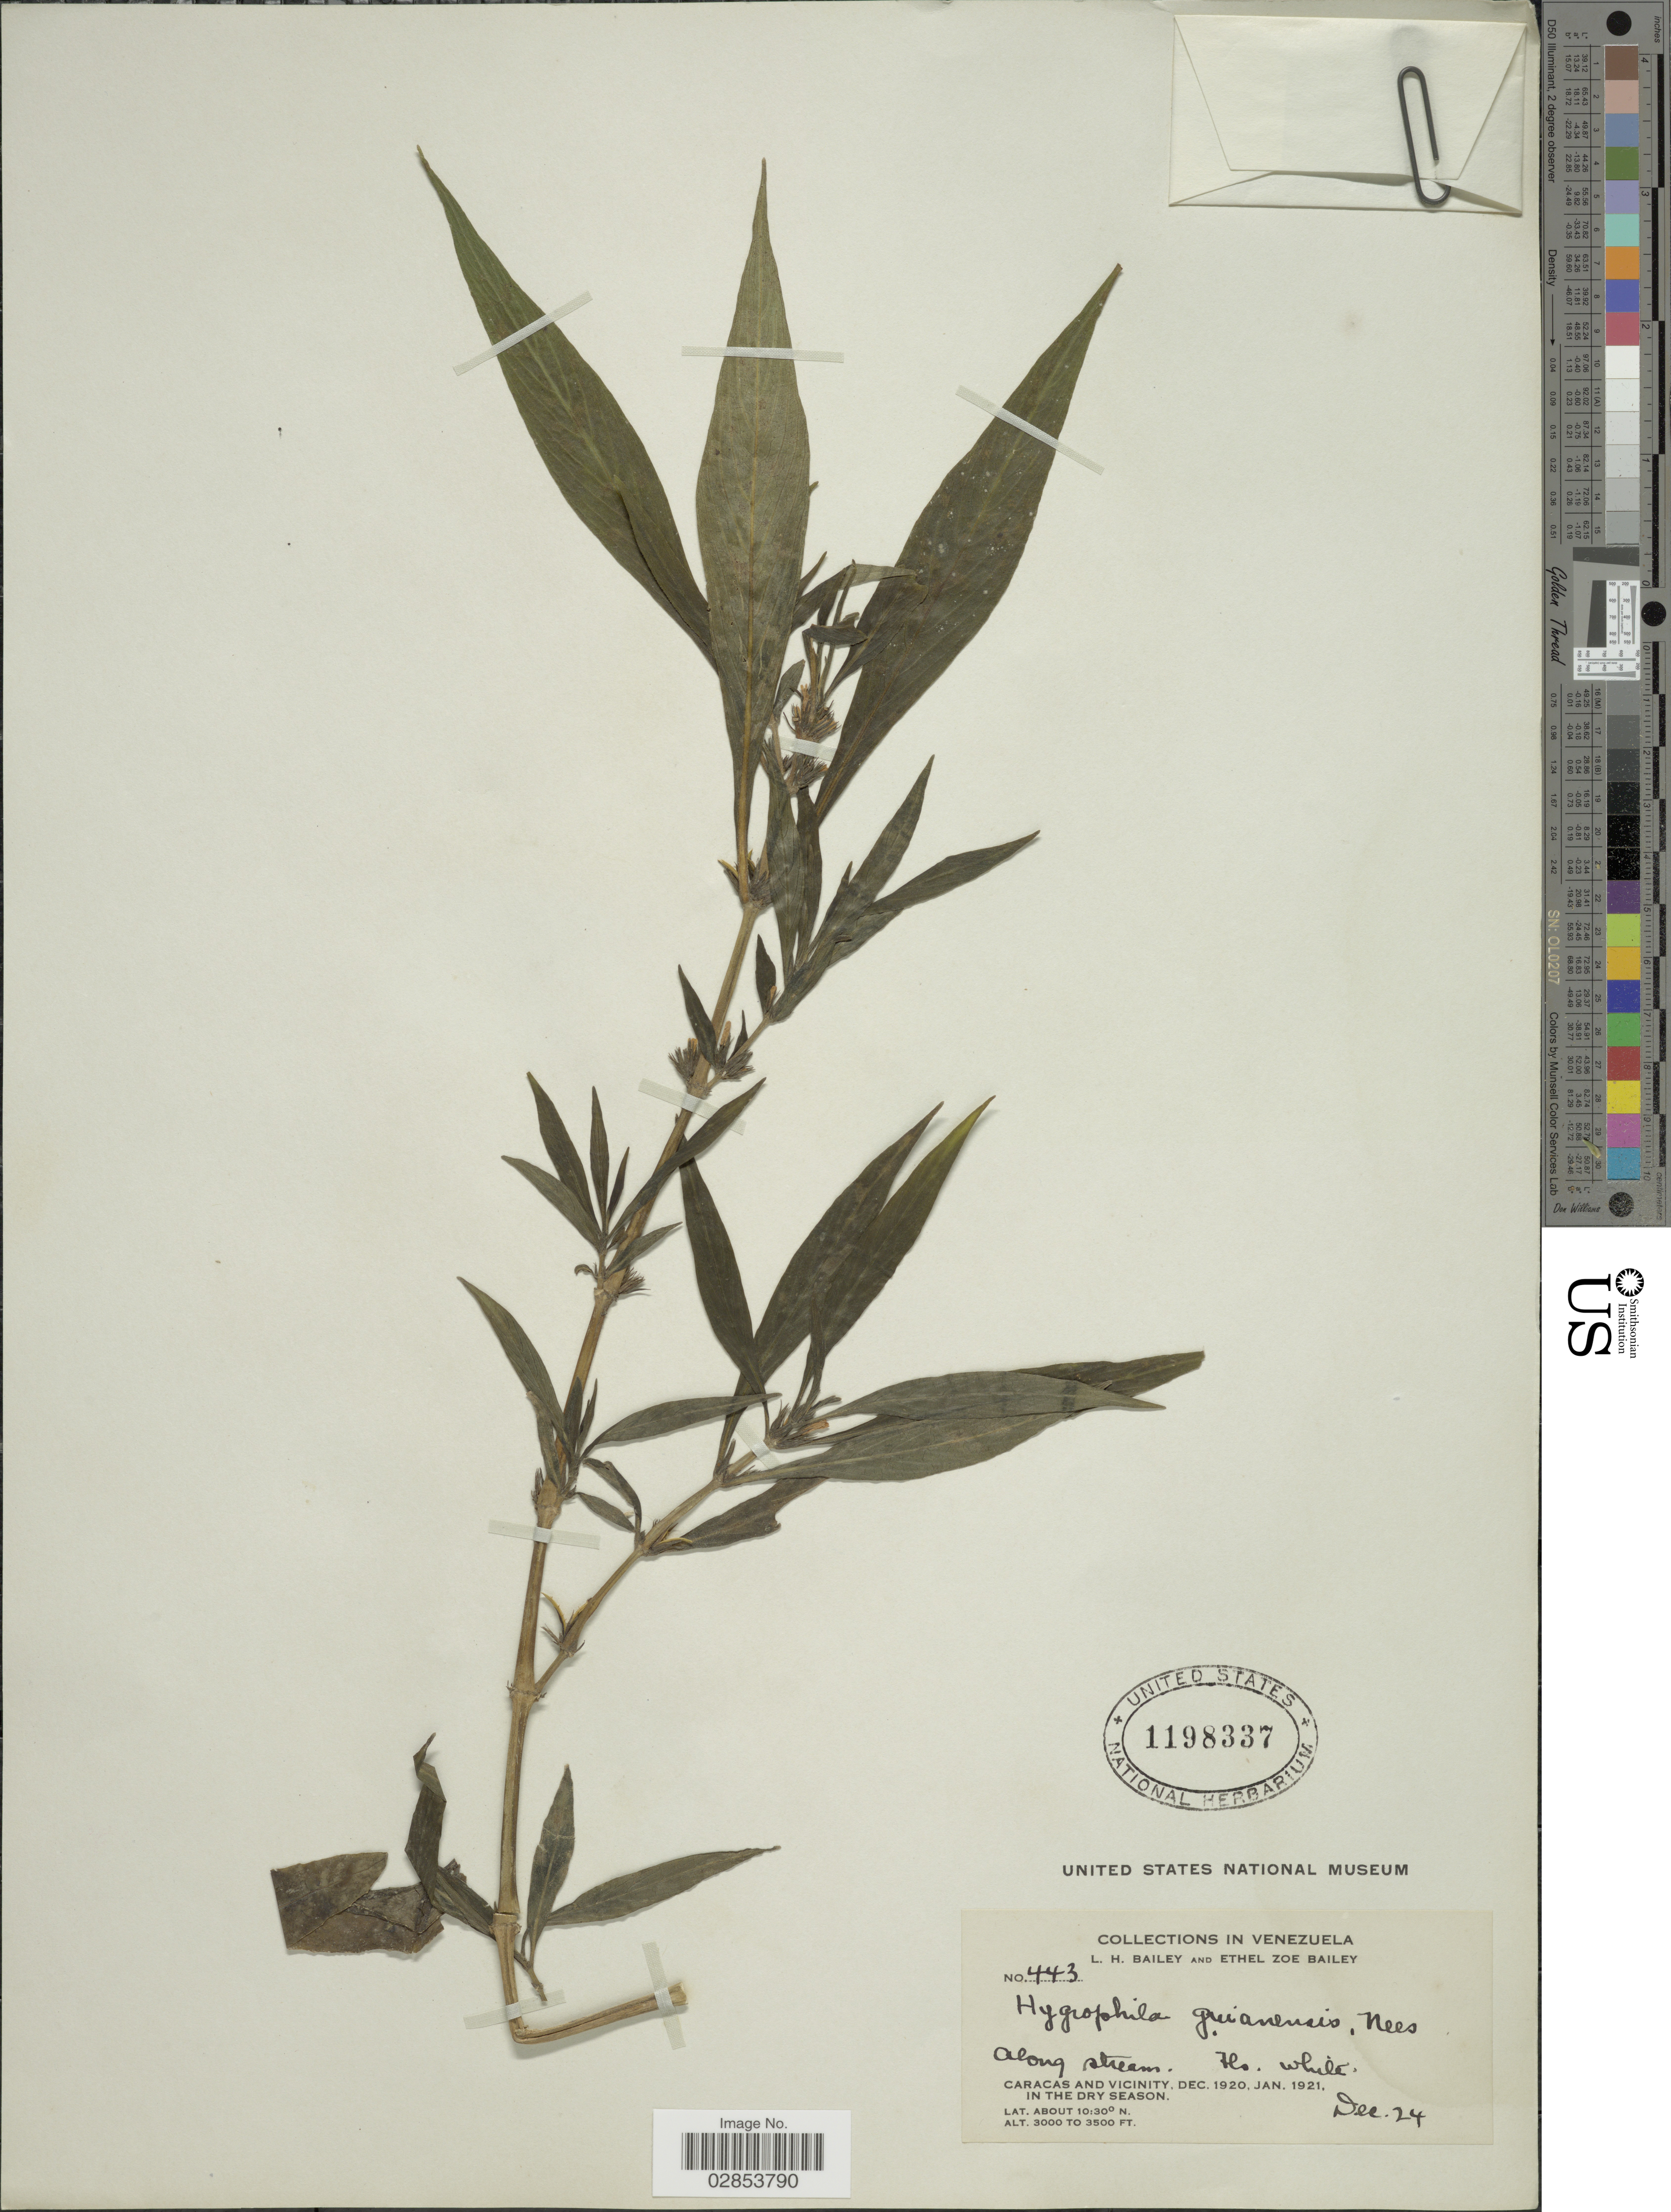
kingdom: Plantae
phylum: Tracheophyta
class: Magnoliopsida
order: Lamiales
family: Acanthaceae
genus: Hygrophila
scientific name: Hygrophila costata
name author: Nees & T. Nees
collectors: L. H. Bailey & E. Z. Bailey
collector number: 443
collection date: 1921-12-24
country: Venezuela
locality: Caracas and vicinity.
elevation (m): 914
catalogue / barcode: US 1198337